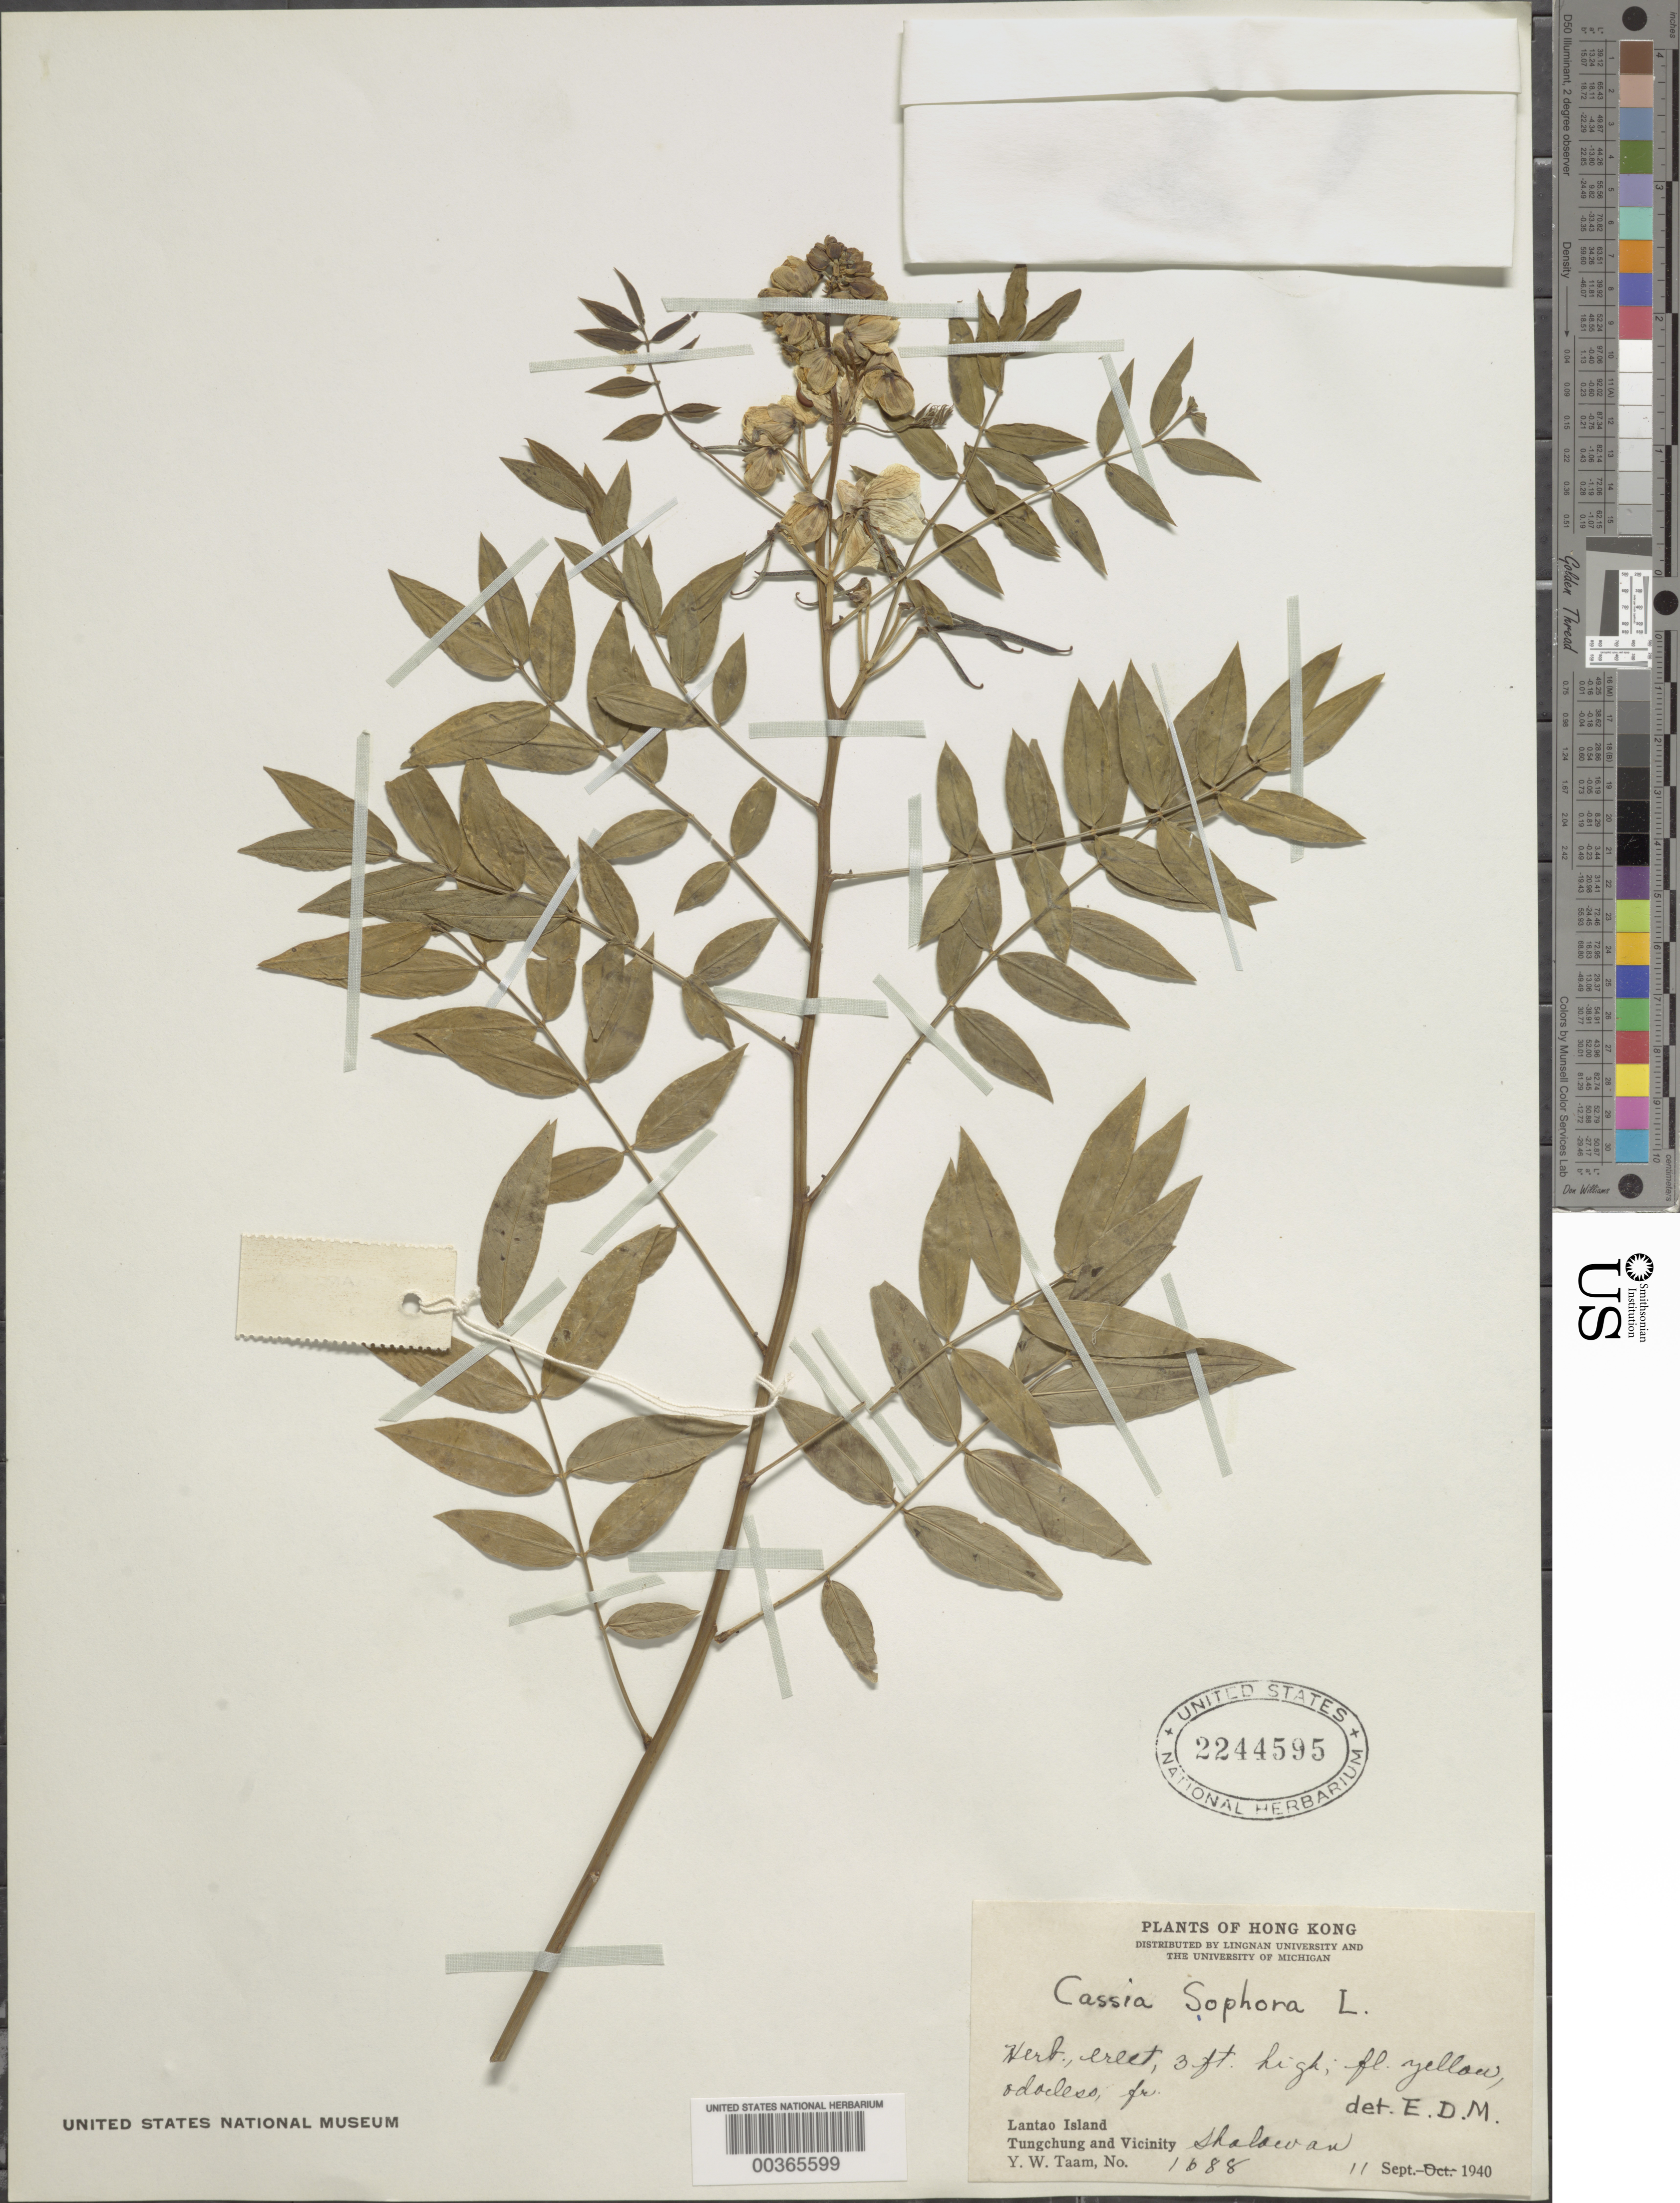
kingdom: Plantae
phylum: Tracheophyta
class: Magnoliopsida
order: Fabales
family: Fabaceae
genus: Senna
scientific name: Senna sophera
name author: (L.) Roxb.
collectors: Y. W. Taam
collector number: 1688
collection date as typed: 11 Sep 1940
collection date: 1940-09-11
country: China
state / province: Hong Kong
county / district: New Territories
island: Lan Tao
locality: Tungchung and vicinity; shalowan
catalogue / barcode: US 2244595